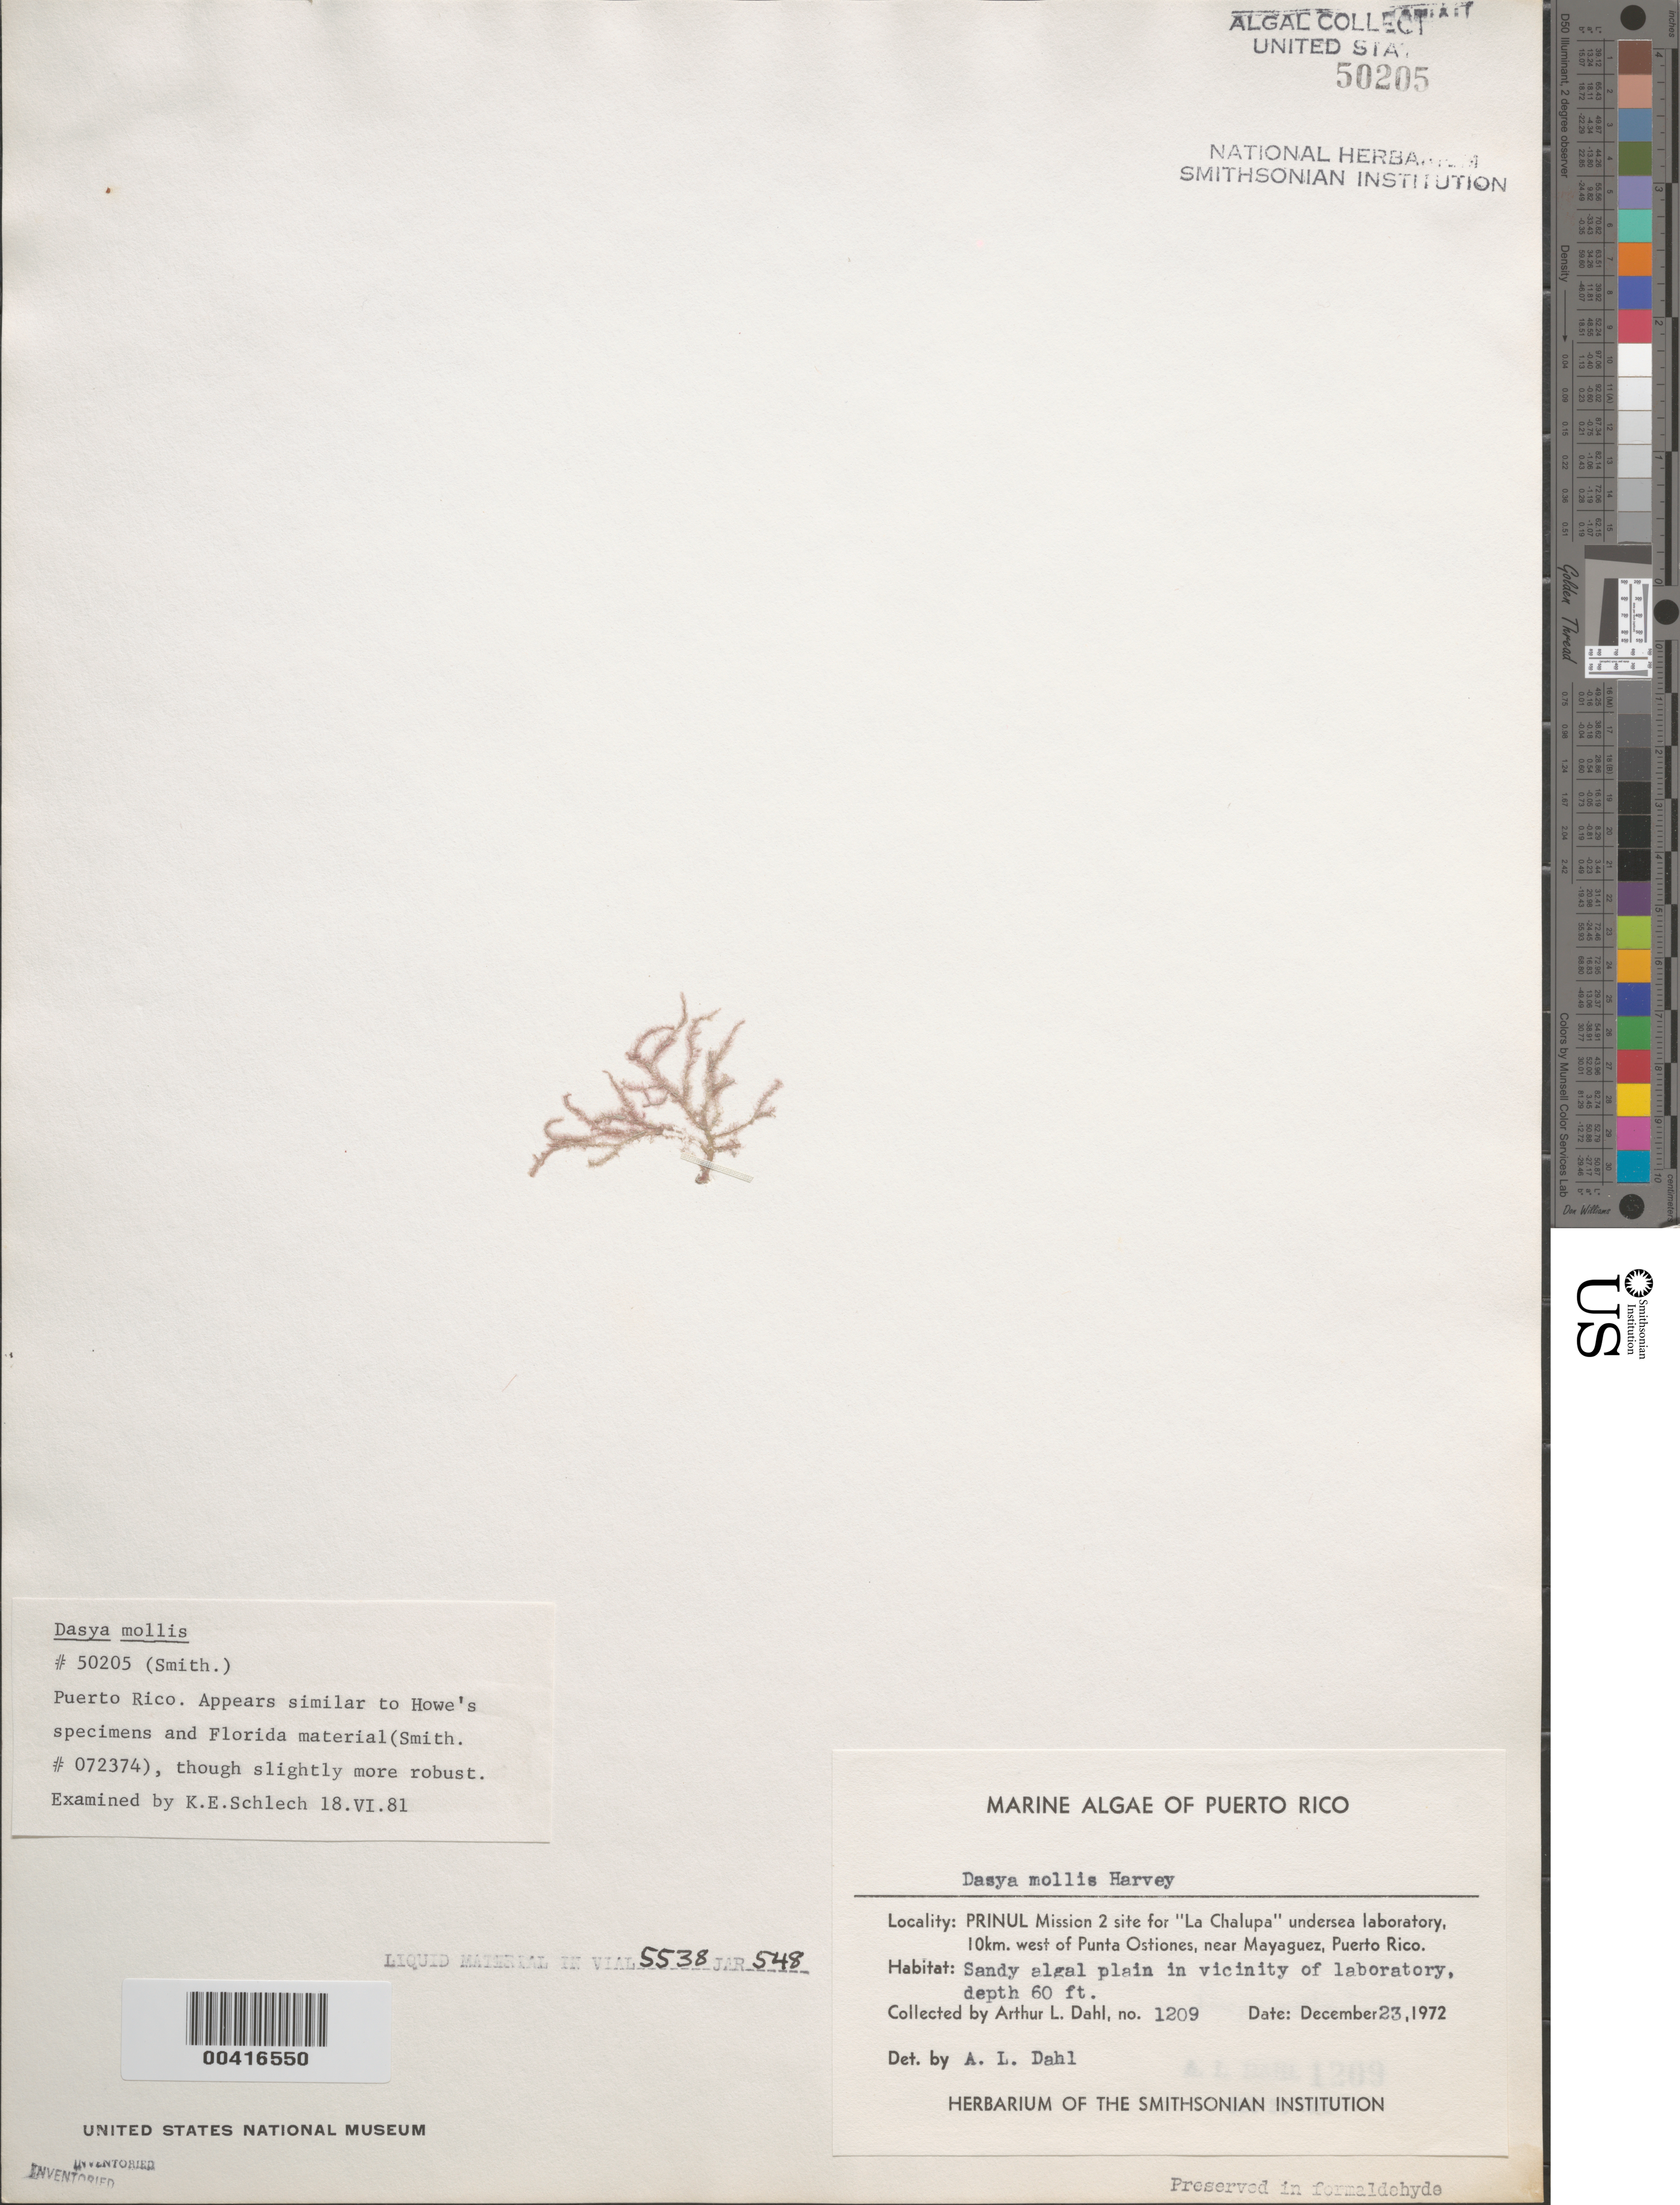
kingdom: Plantae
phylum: Rhodophyta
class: Florideophyceae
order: Ceramiales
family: Dasyaceae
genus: Dasya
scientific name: Dasya mollis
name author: Harv.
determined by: Dahl, A. E.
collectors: A. Dahl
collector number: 1209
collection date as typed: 23 Dec 1972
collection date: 1972-12-23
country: Puerto Rico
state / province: Mayaguez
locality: La chalupa undersea laboratory, 10 km west of punta ostiones, near mayaguez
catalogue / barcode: US 50205